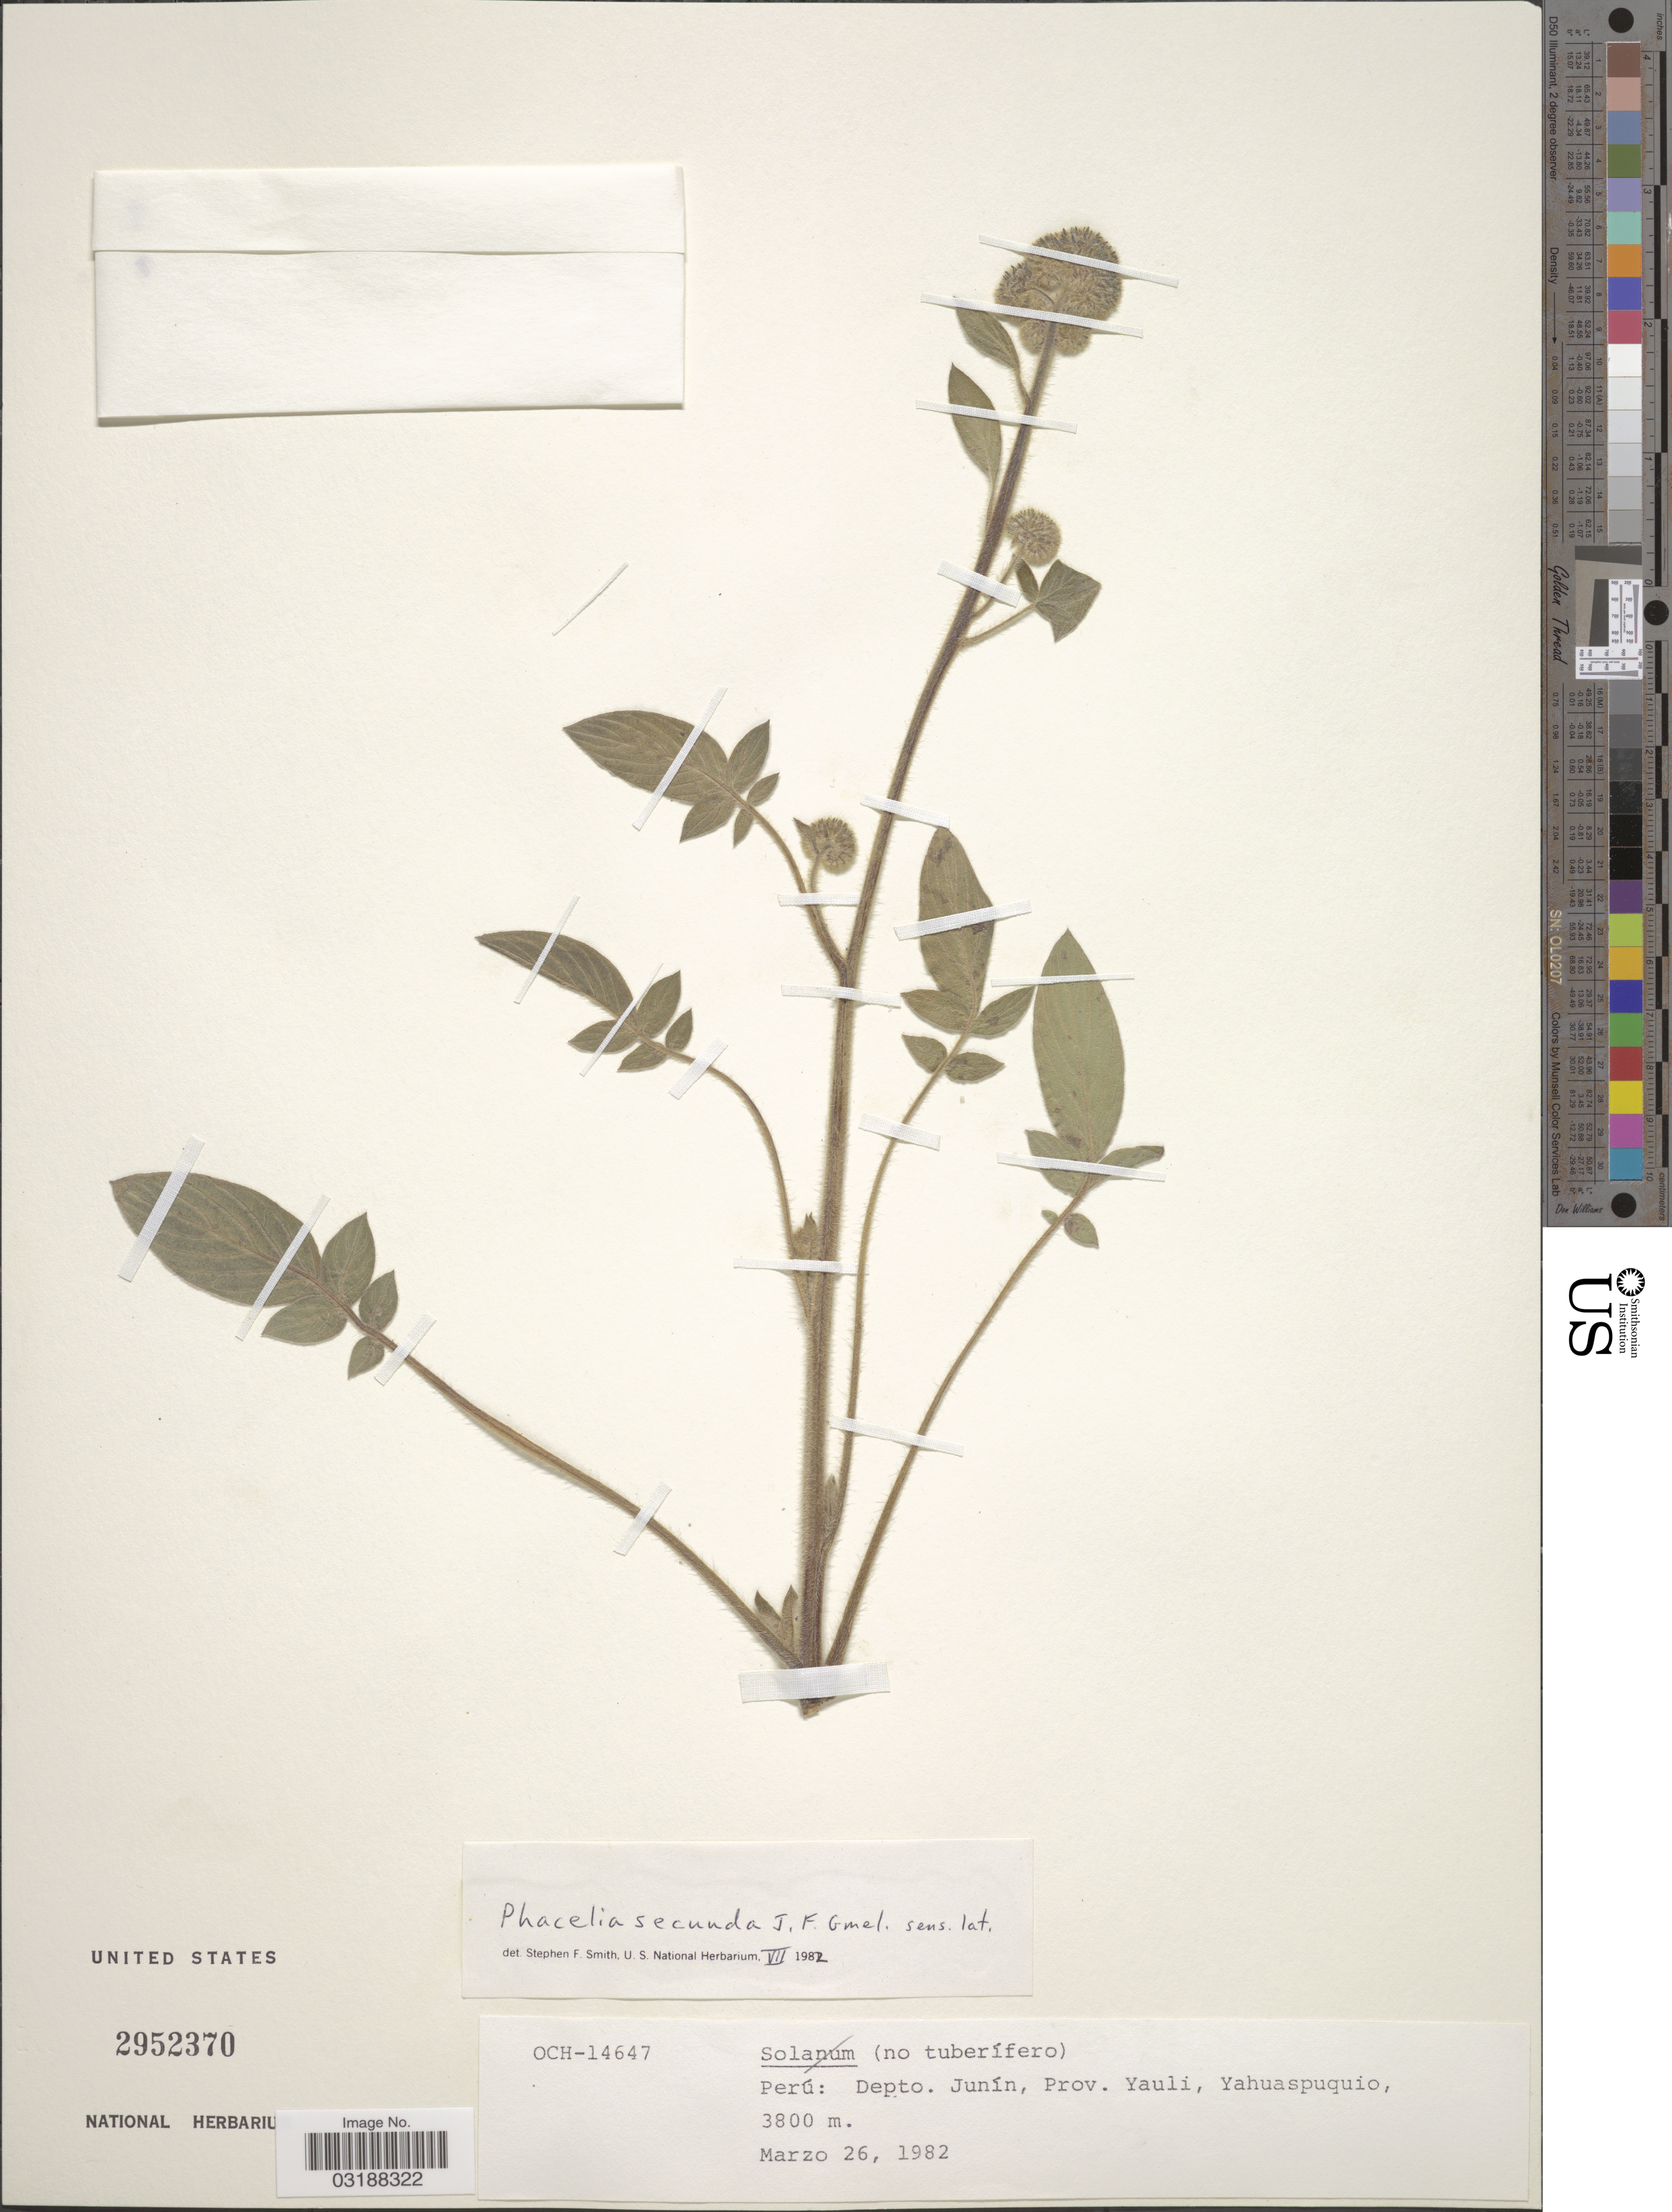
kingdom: Plantae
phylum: Tracheophyta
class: Magnoliopsida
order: Boraginales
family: Hydrophyllaceae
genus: Phacelia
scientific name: Phacelia secunda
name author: J.F. Gmel.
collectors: C. Ochoa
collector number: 14647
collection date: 1982-03-26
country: Peru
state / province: Junín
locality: Depto. Junín, Prov. Yaulí, Yahuaspuquio.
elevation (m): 3800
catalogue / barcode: US 2952370